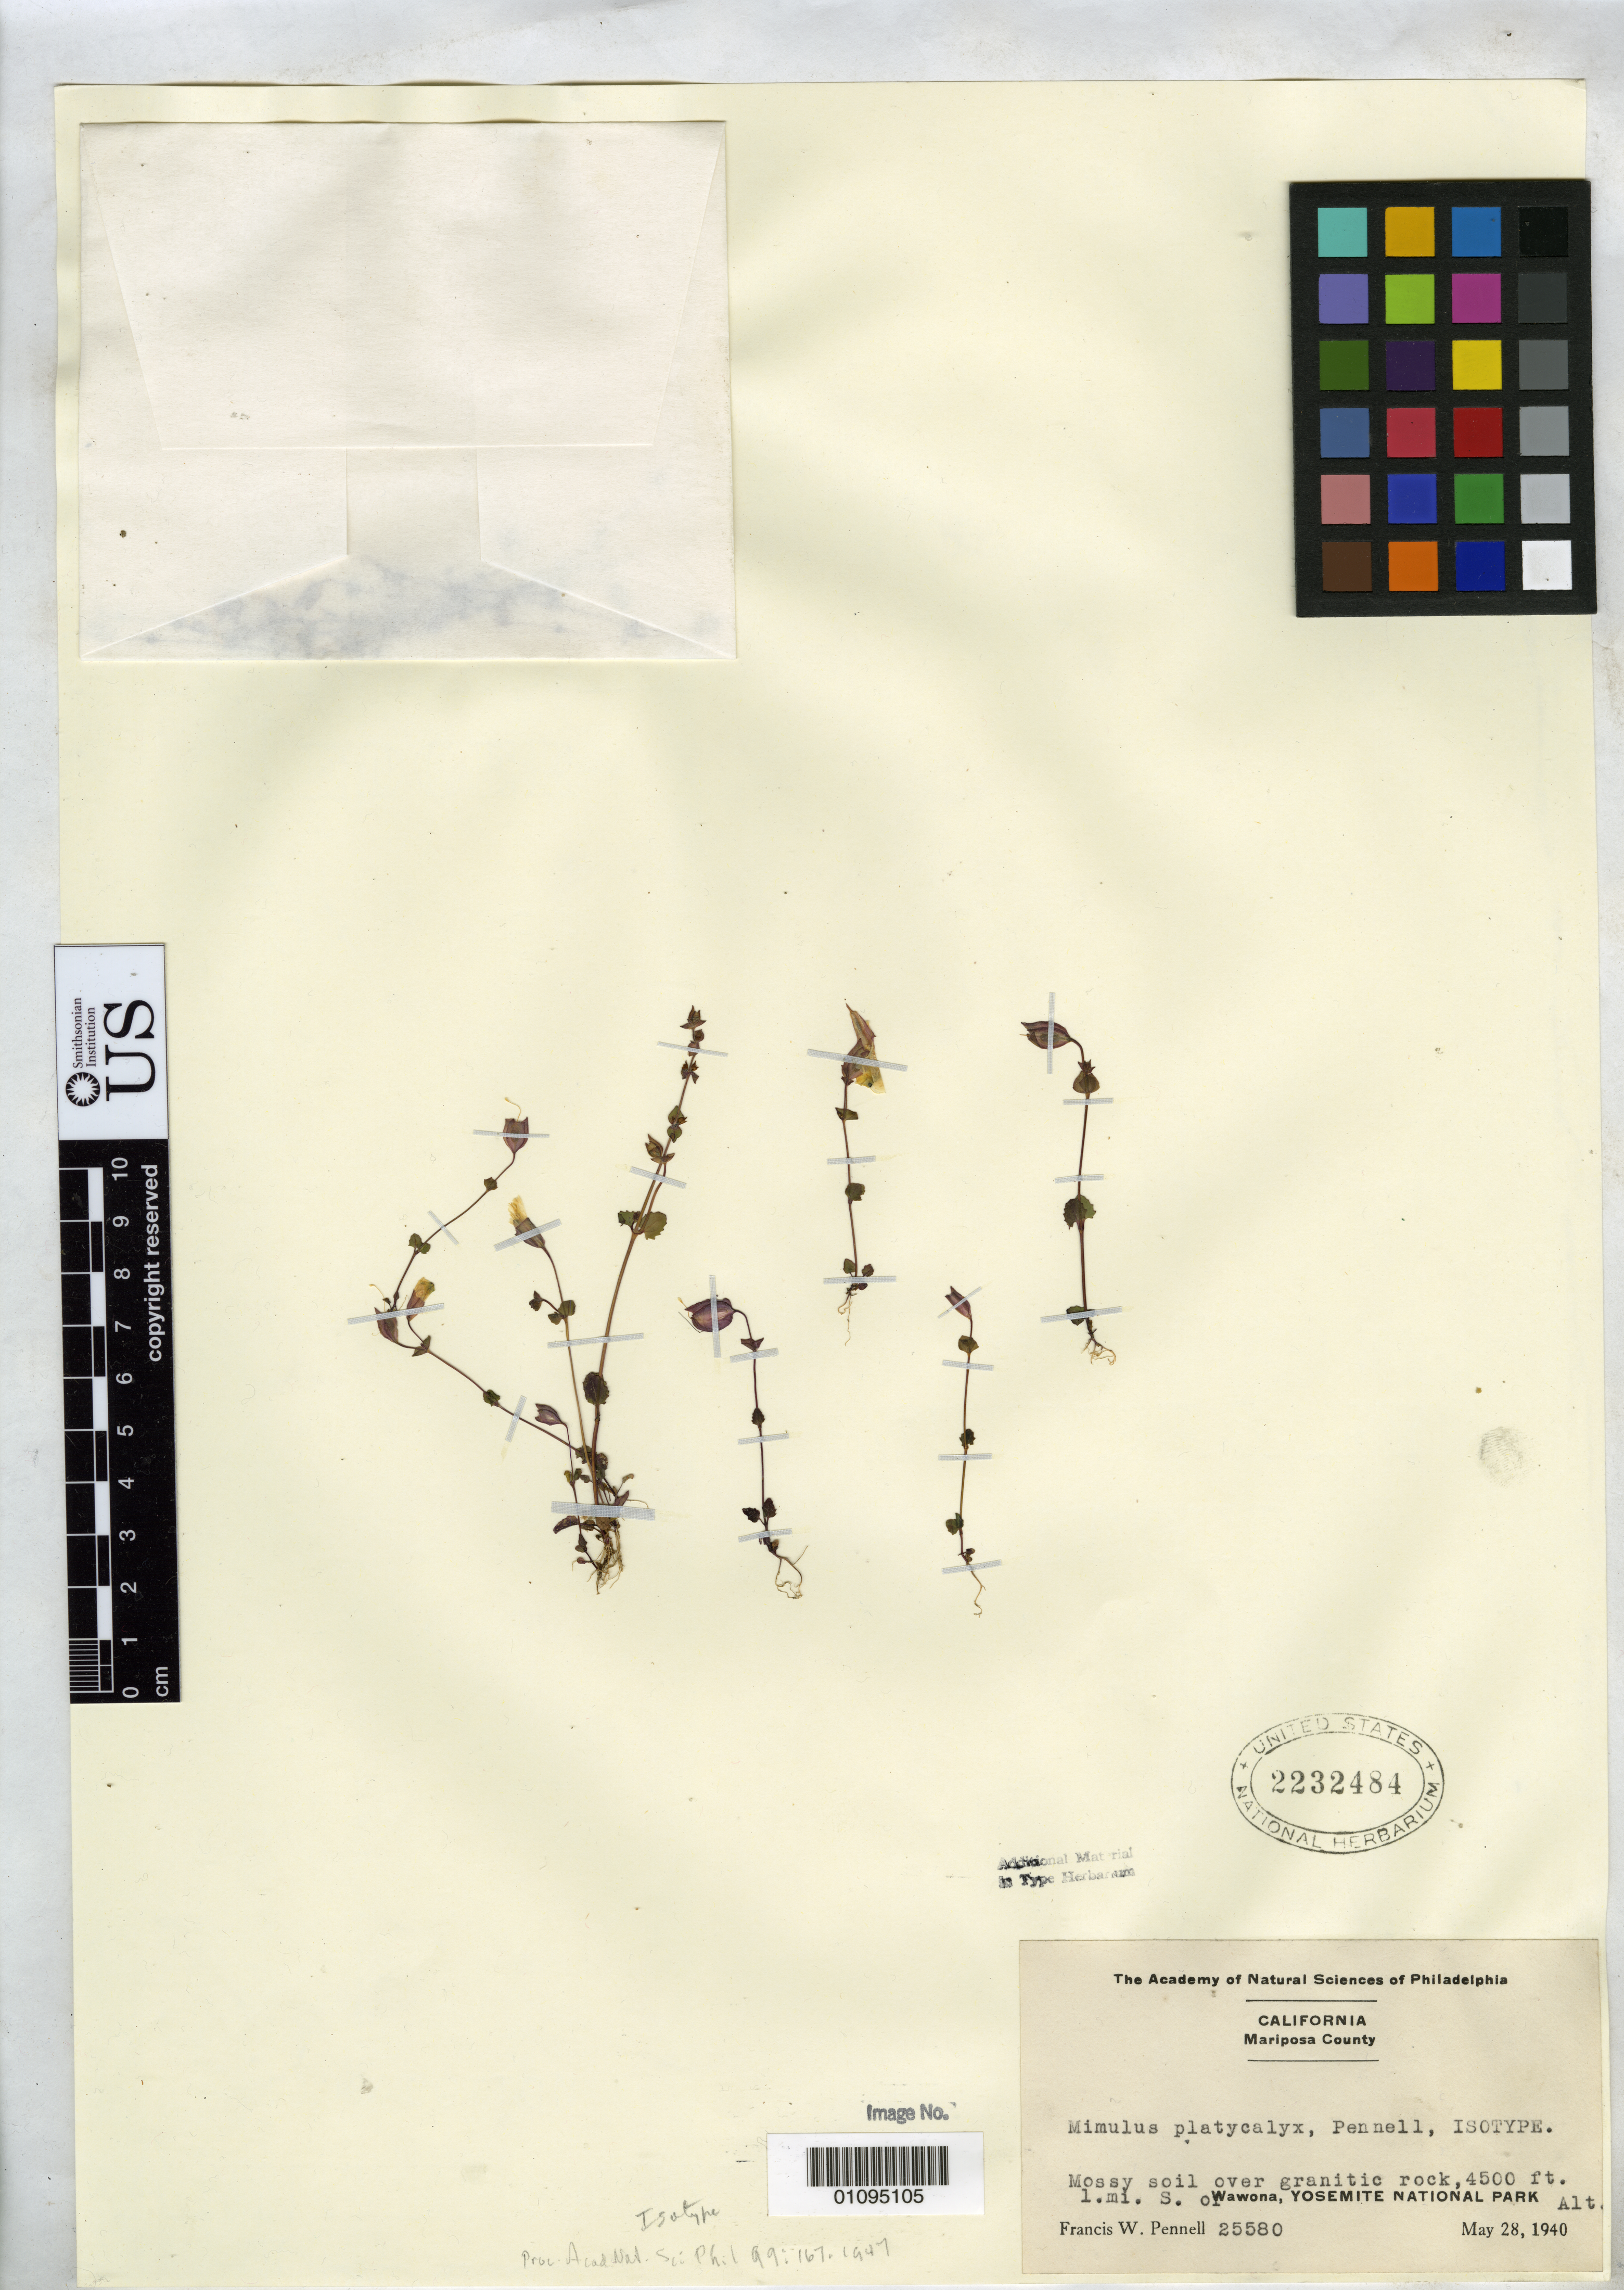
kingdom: Plantae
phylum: Tracheophyta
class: Magnoliopsida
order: Lamiales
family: Phrymaceae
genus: Mimulus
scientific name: Mimulus platycalyx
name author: Pennell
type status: Isotype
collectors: F. W. Pennell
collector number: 25580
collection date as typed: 28 May 1940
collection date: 1940-05-28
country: United States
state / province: California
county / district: Mariposa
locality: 1 mi S of Wawona, Yosemite National Park.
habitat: Mossy soil over granitic rock.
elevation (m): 1372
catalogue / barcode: US 2232484